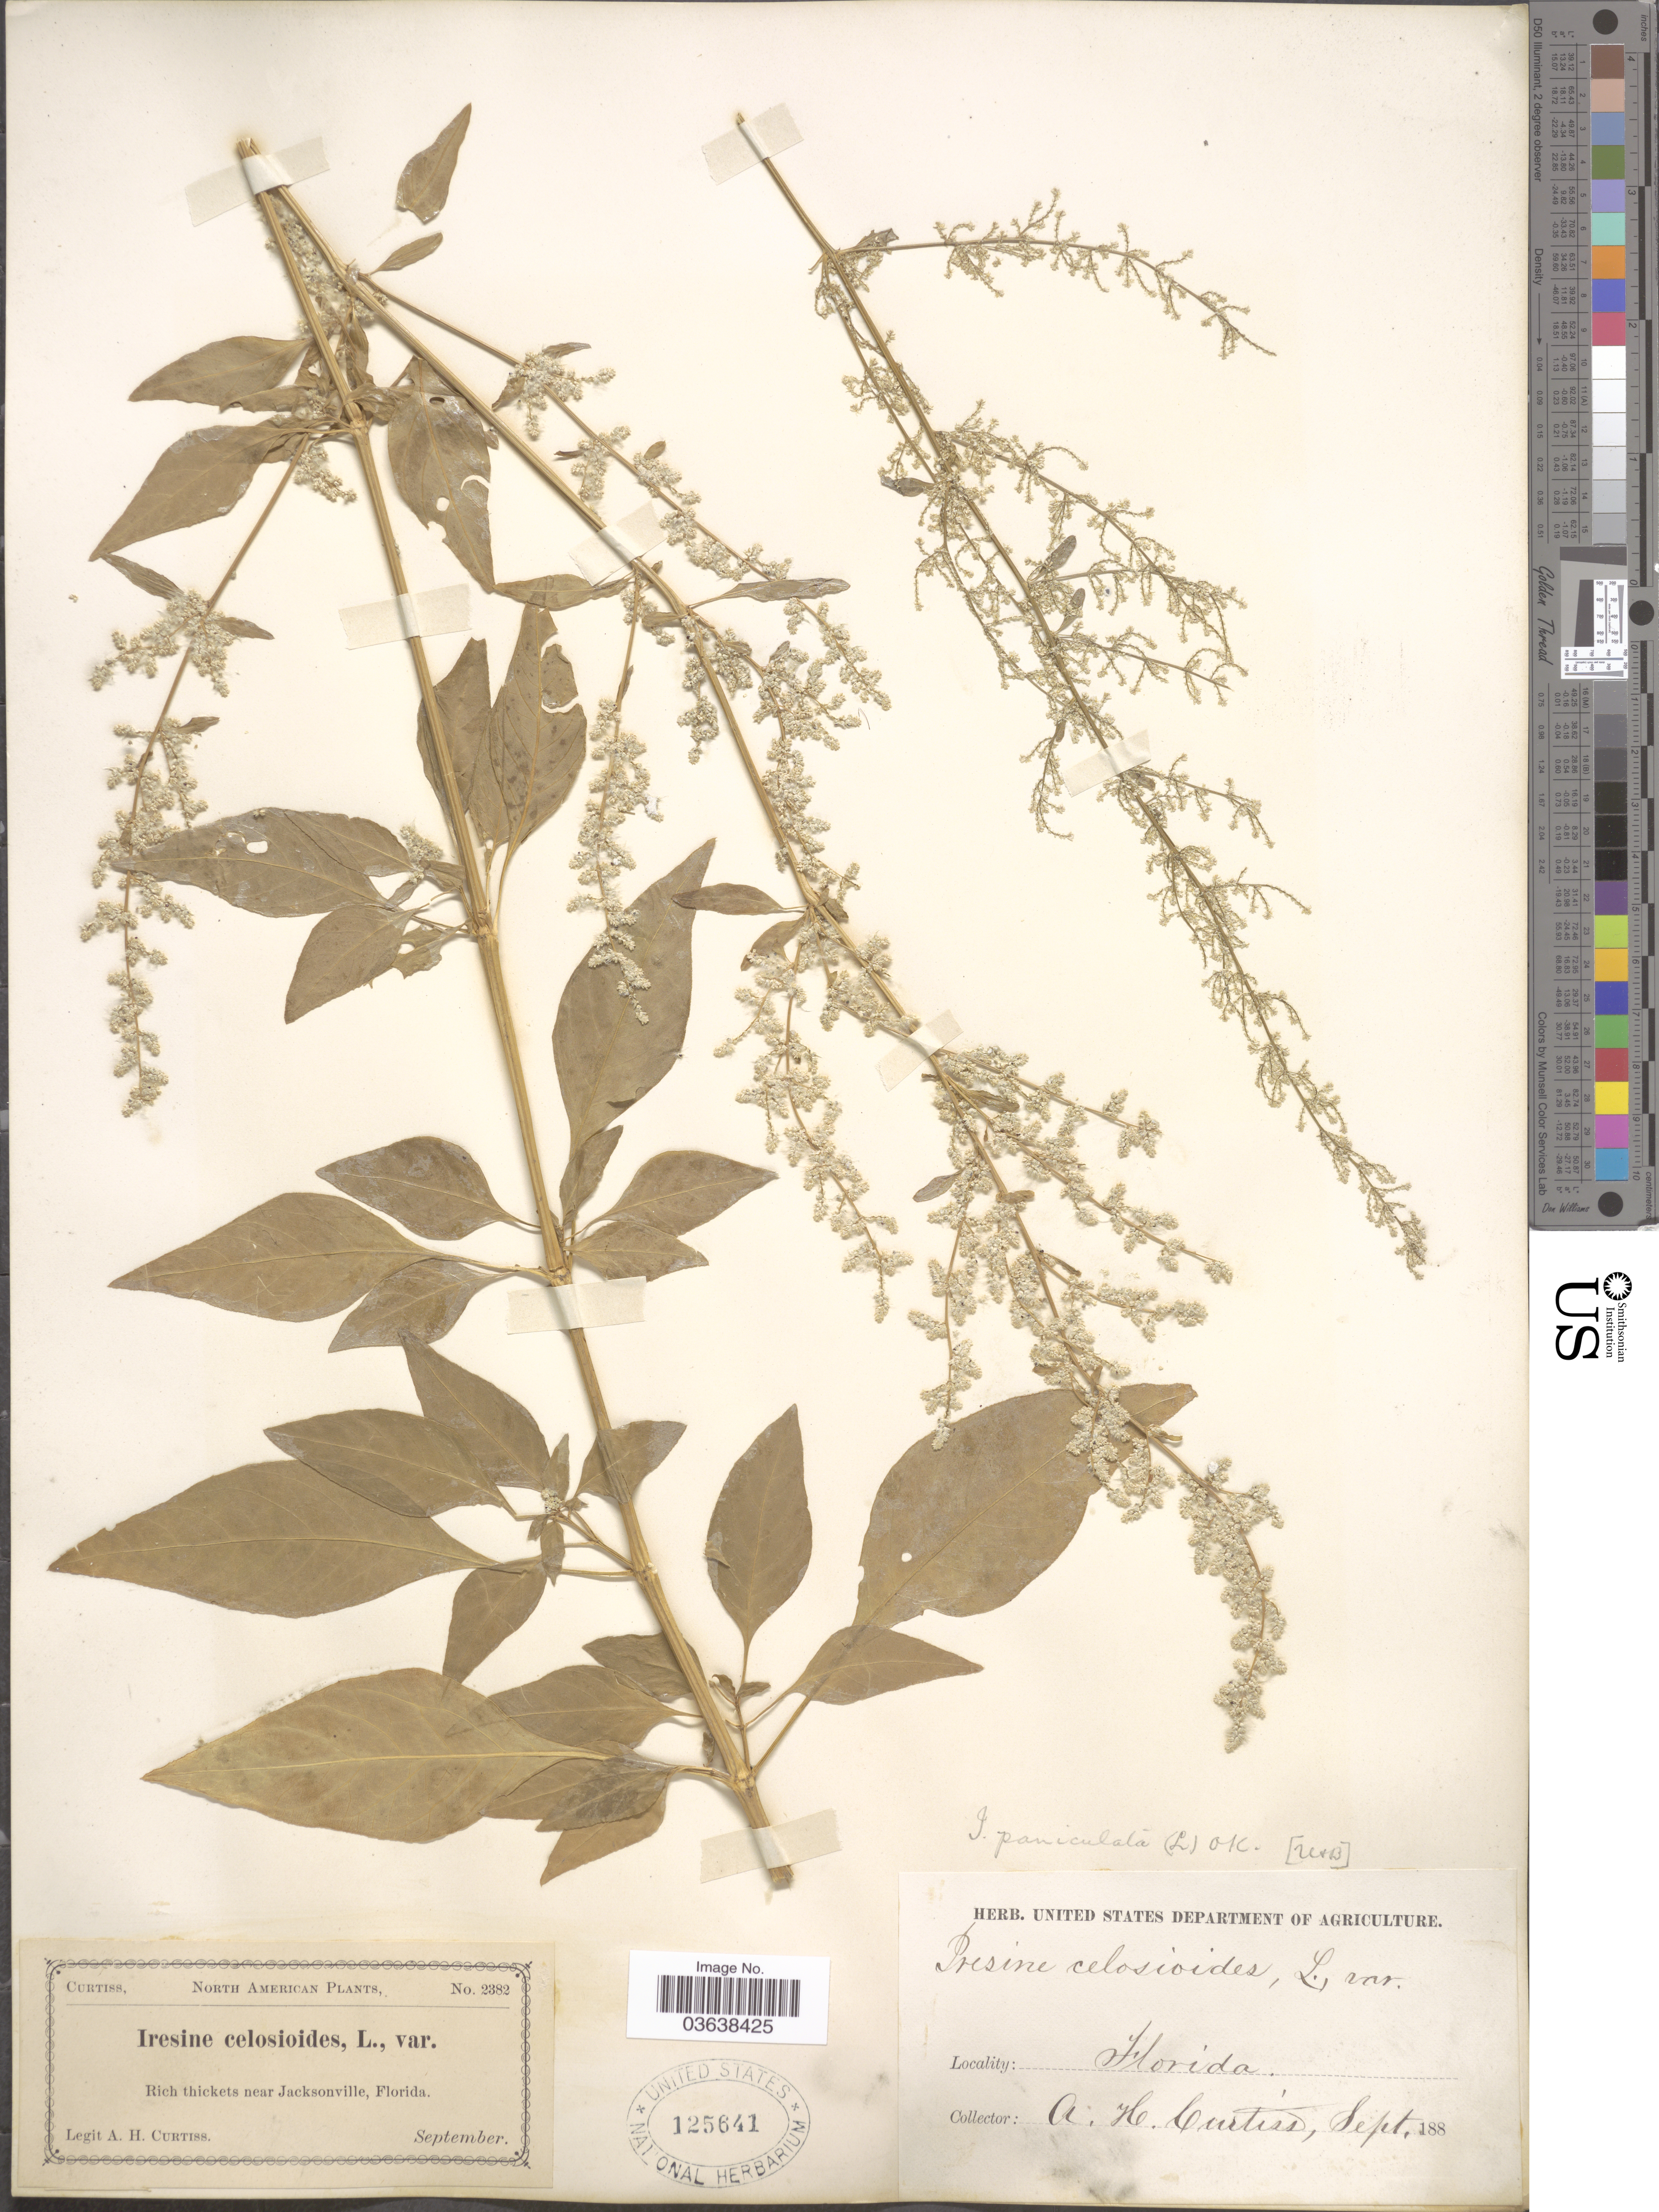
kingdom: Plantae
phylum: Tracheophyta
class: Magnoliopsida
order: Caryophyllales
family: Amaranthaceae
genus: Iresine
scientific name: Iresine celosia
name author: L.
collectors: A. H. Curtiss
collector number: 2382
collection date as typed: September 188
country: United States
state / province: Florida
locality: Near Jacksonville.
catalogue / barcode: US 125641